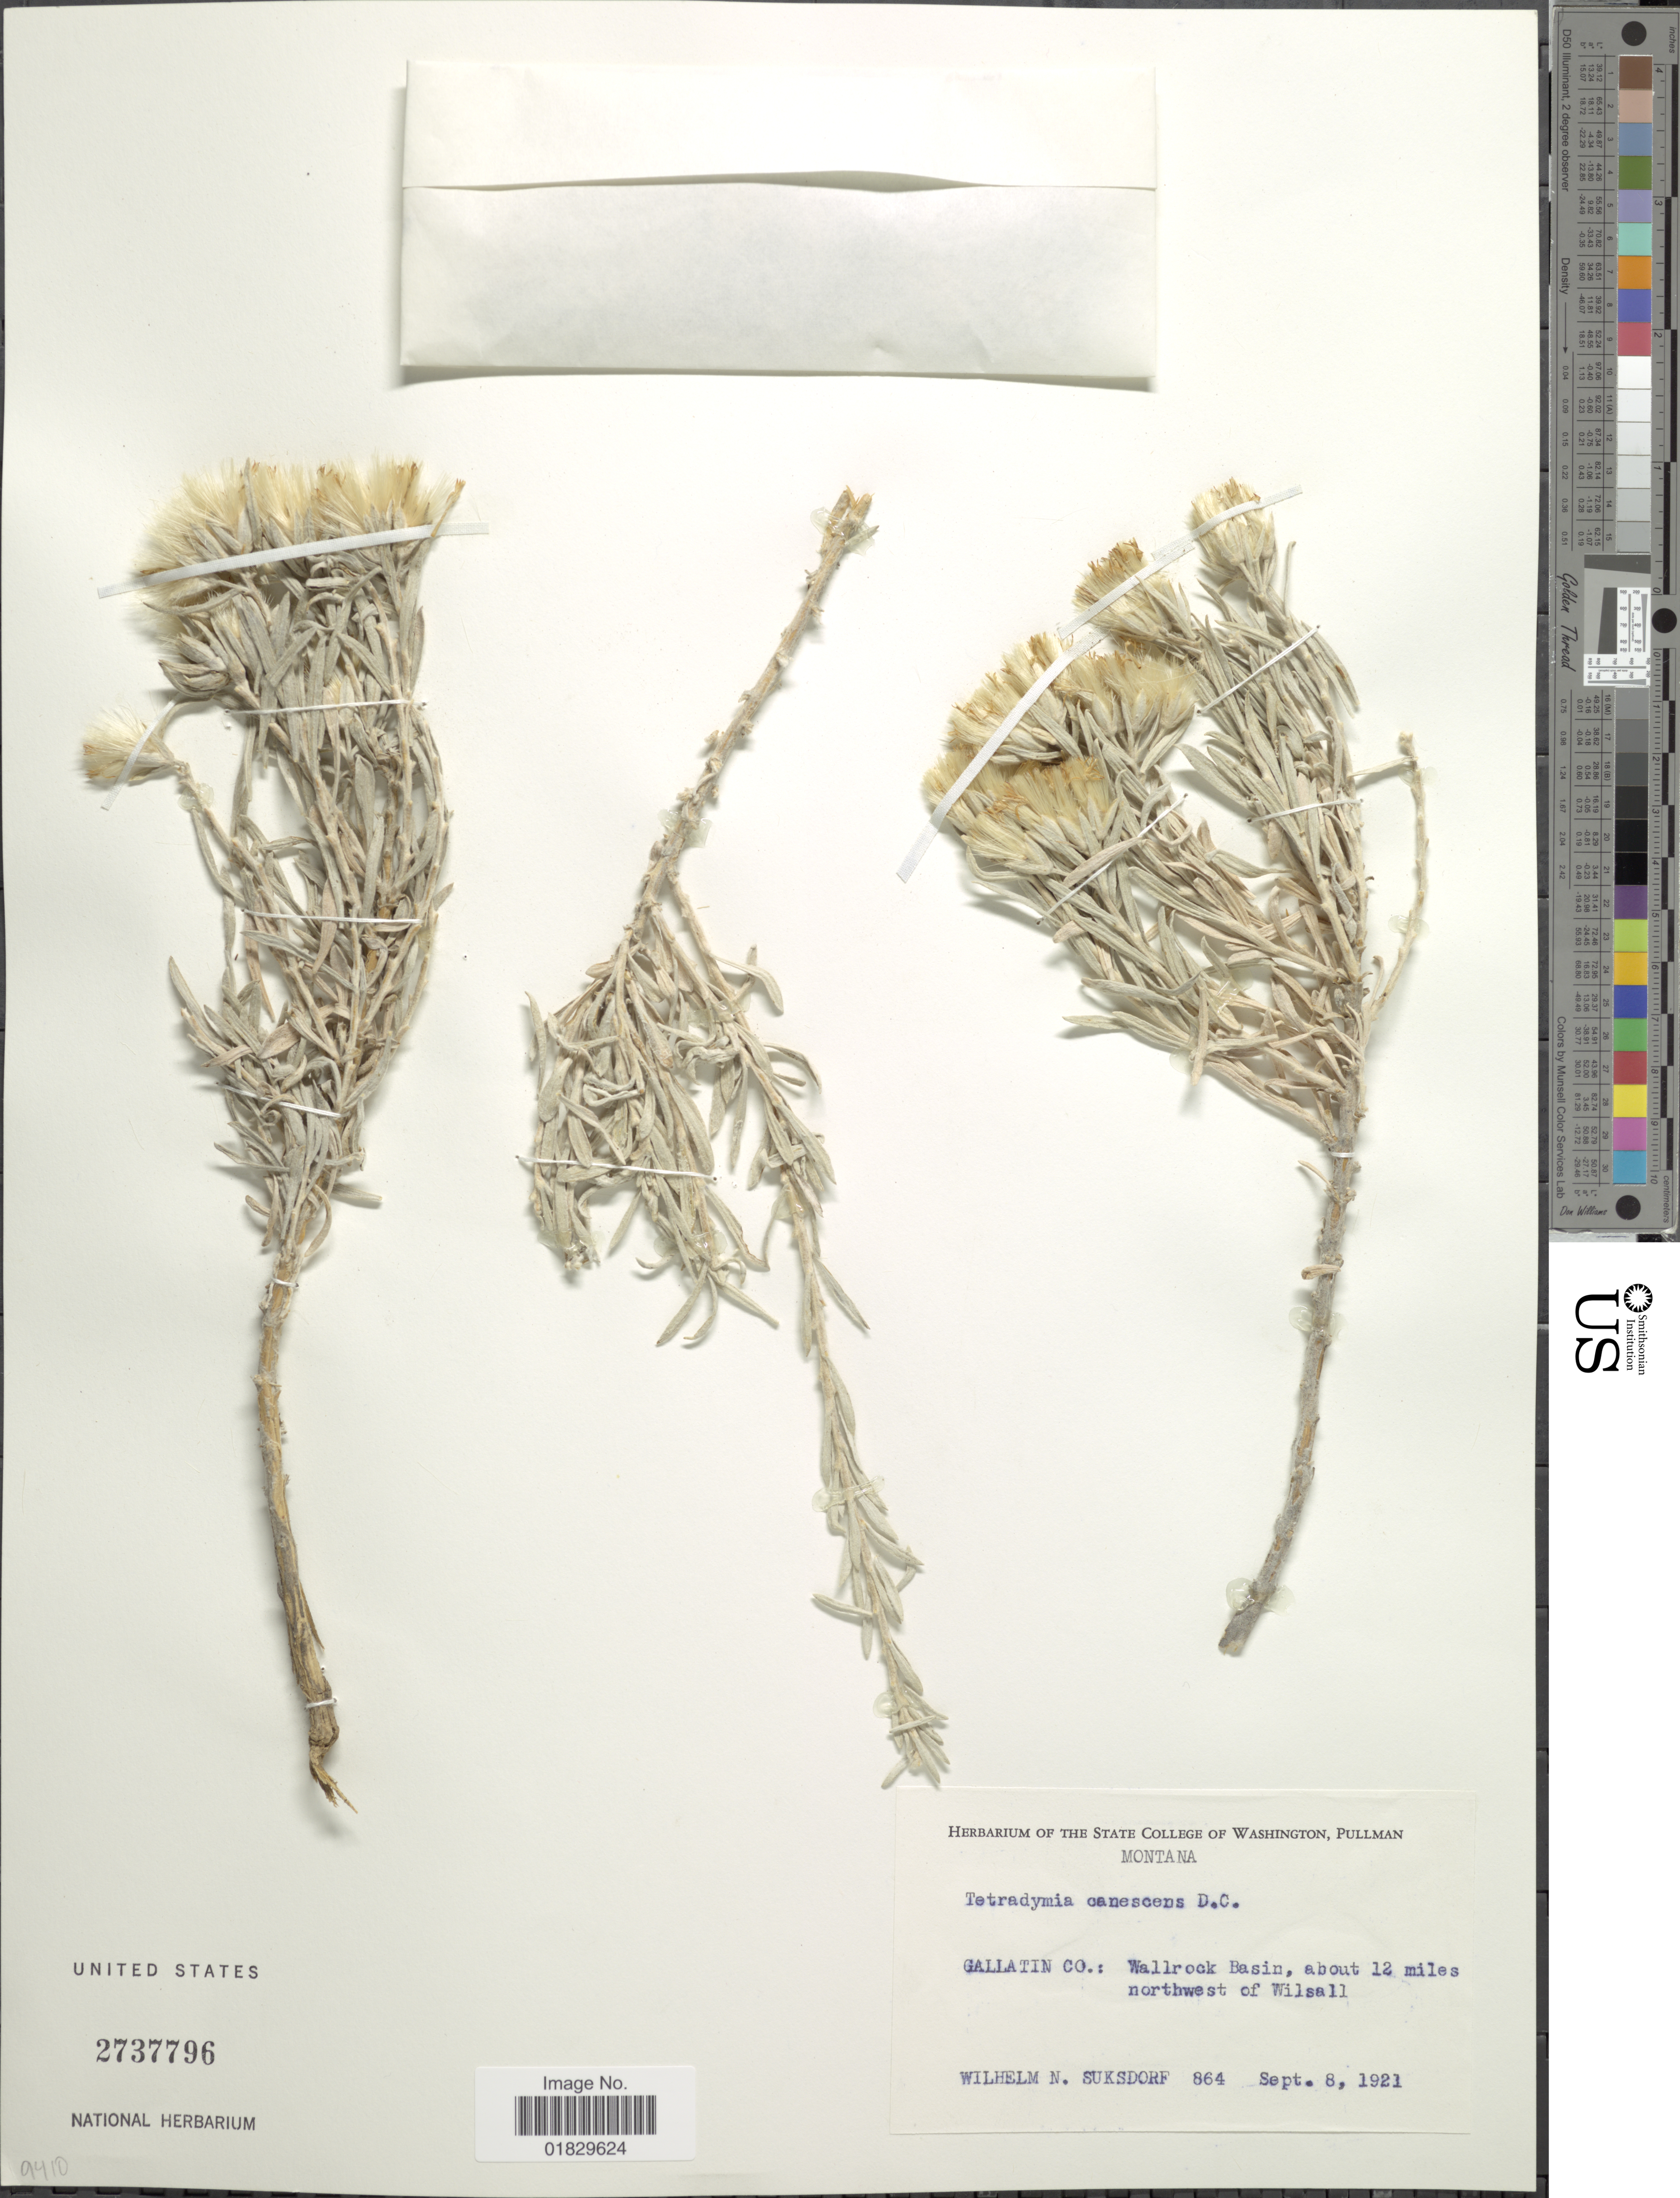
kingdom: Plantae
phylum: Tracheophyta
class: Magnoliopsida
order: Asterales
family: Asteraceae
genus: Tetradymia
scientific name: Tetradymia canescens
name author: DC.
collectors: W. N. Suksdorf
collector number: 864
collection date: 1921-09-08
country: United States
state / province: Montana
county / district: Gallatin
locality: Wallrock Basin, about 12 miles NW of Wilsall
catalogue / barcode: US 2737796